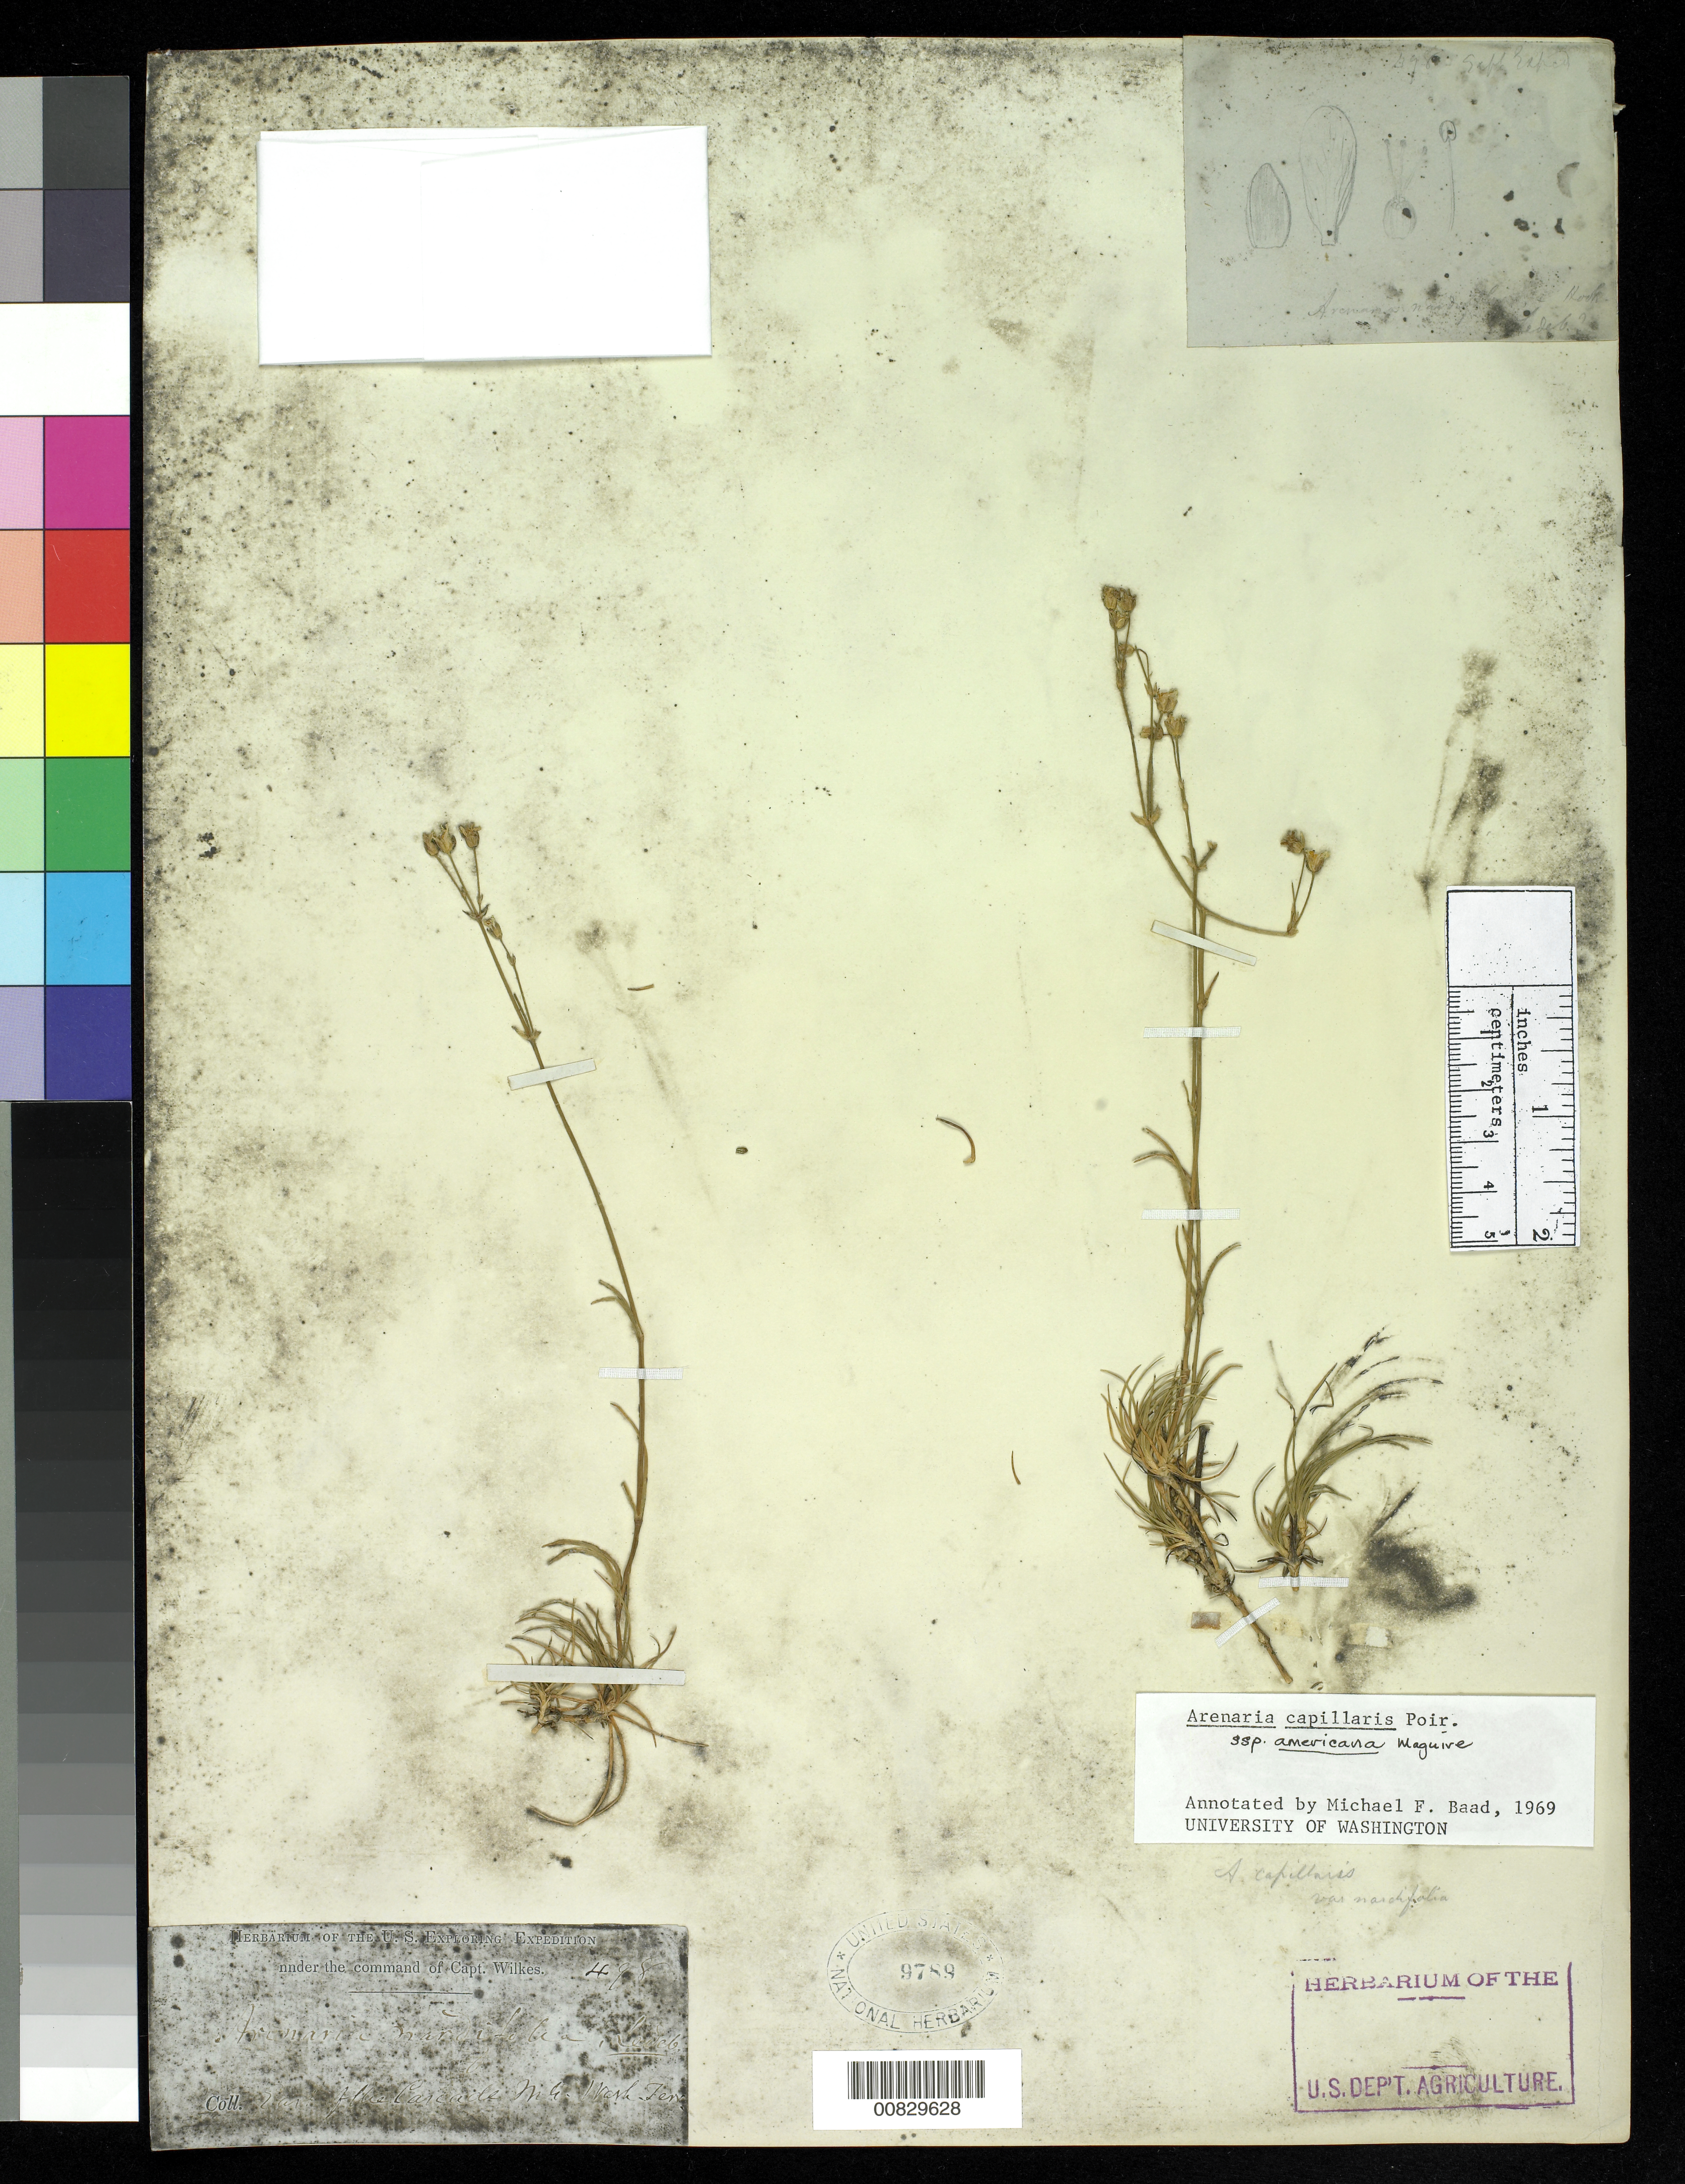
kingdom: Plantae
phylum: Tracheophyta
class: Magnoliopsida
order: Caryophyllales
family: Caryophyllaceae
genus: Eremogone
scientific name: Eremogone capillaris var. americana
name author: (Maguire) R.L. Hartm. & Rabeler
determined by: U.S. National Herbarium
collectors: Wilkes Explor. Exped.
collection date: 1838/1842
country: United States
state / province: Washington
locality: East of the Cascades Mts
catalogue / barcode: US 9789